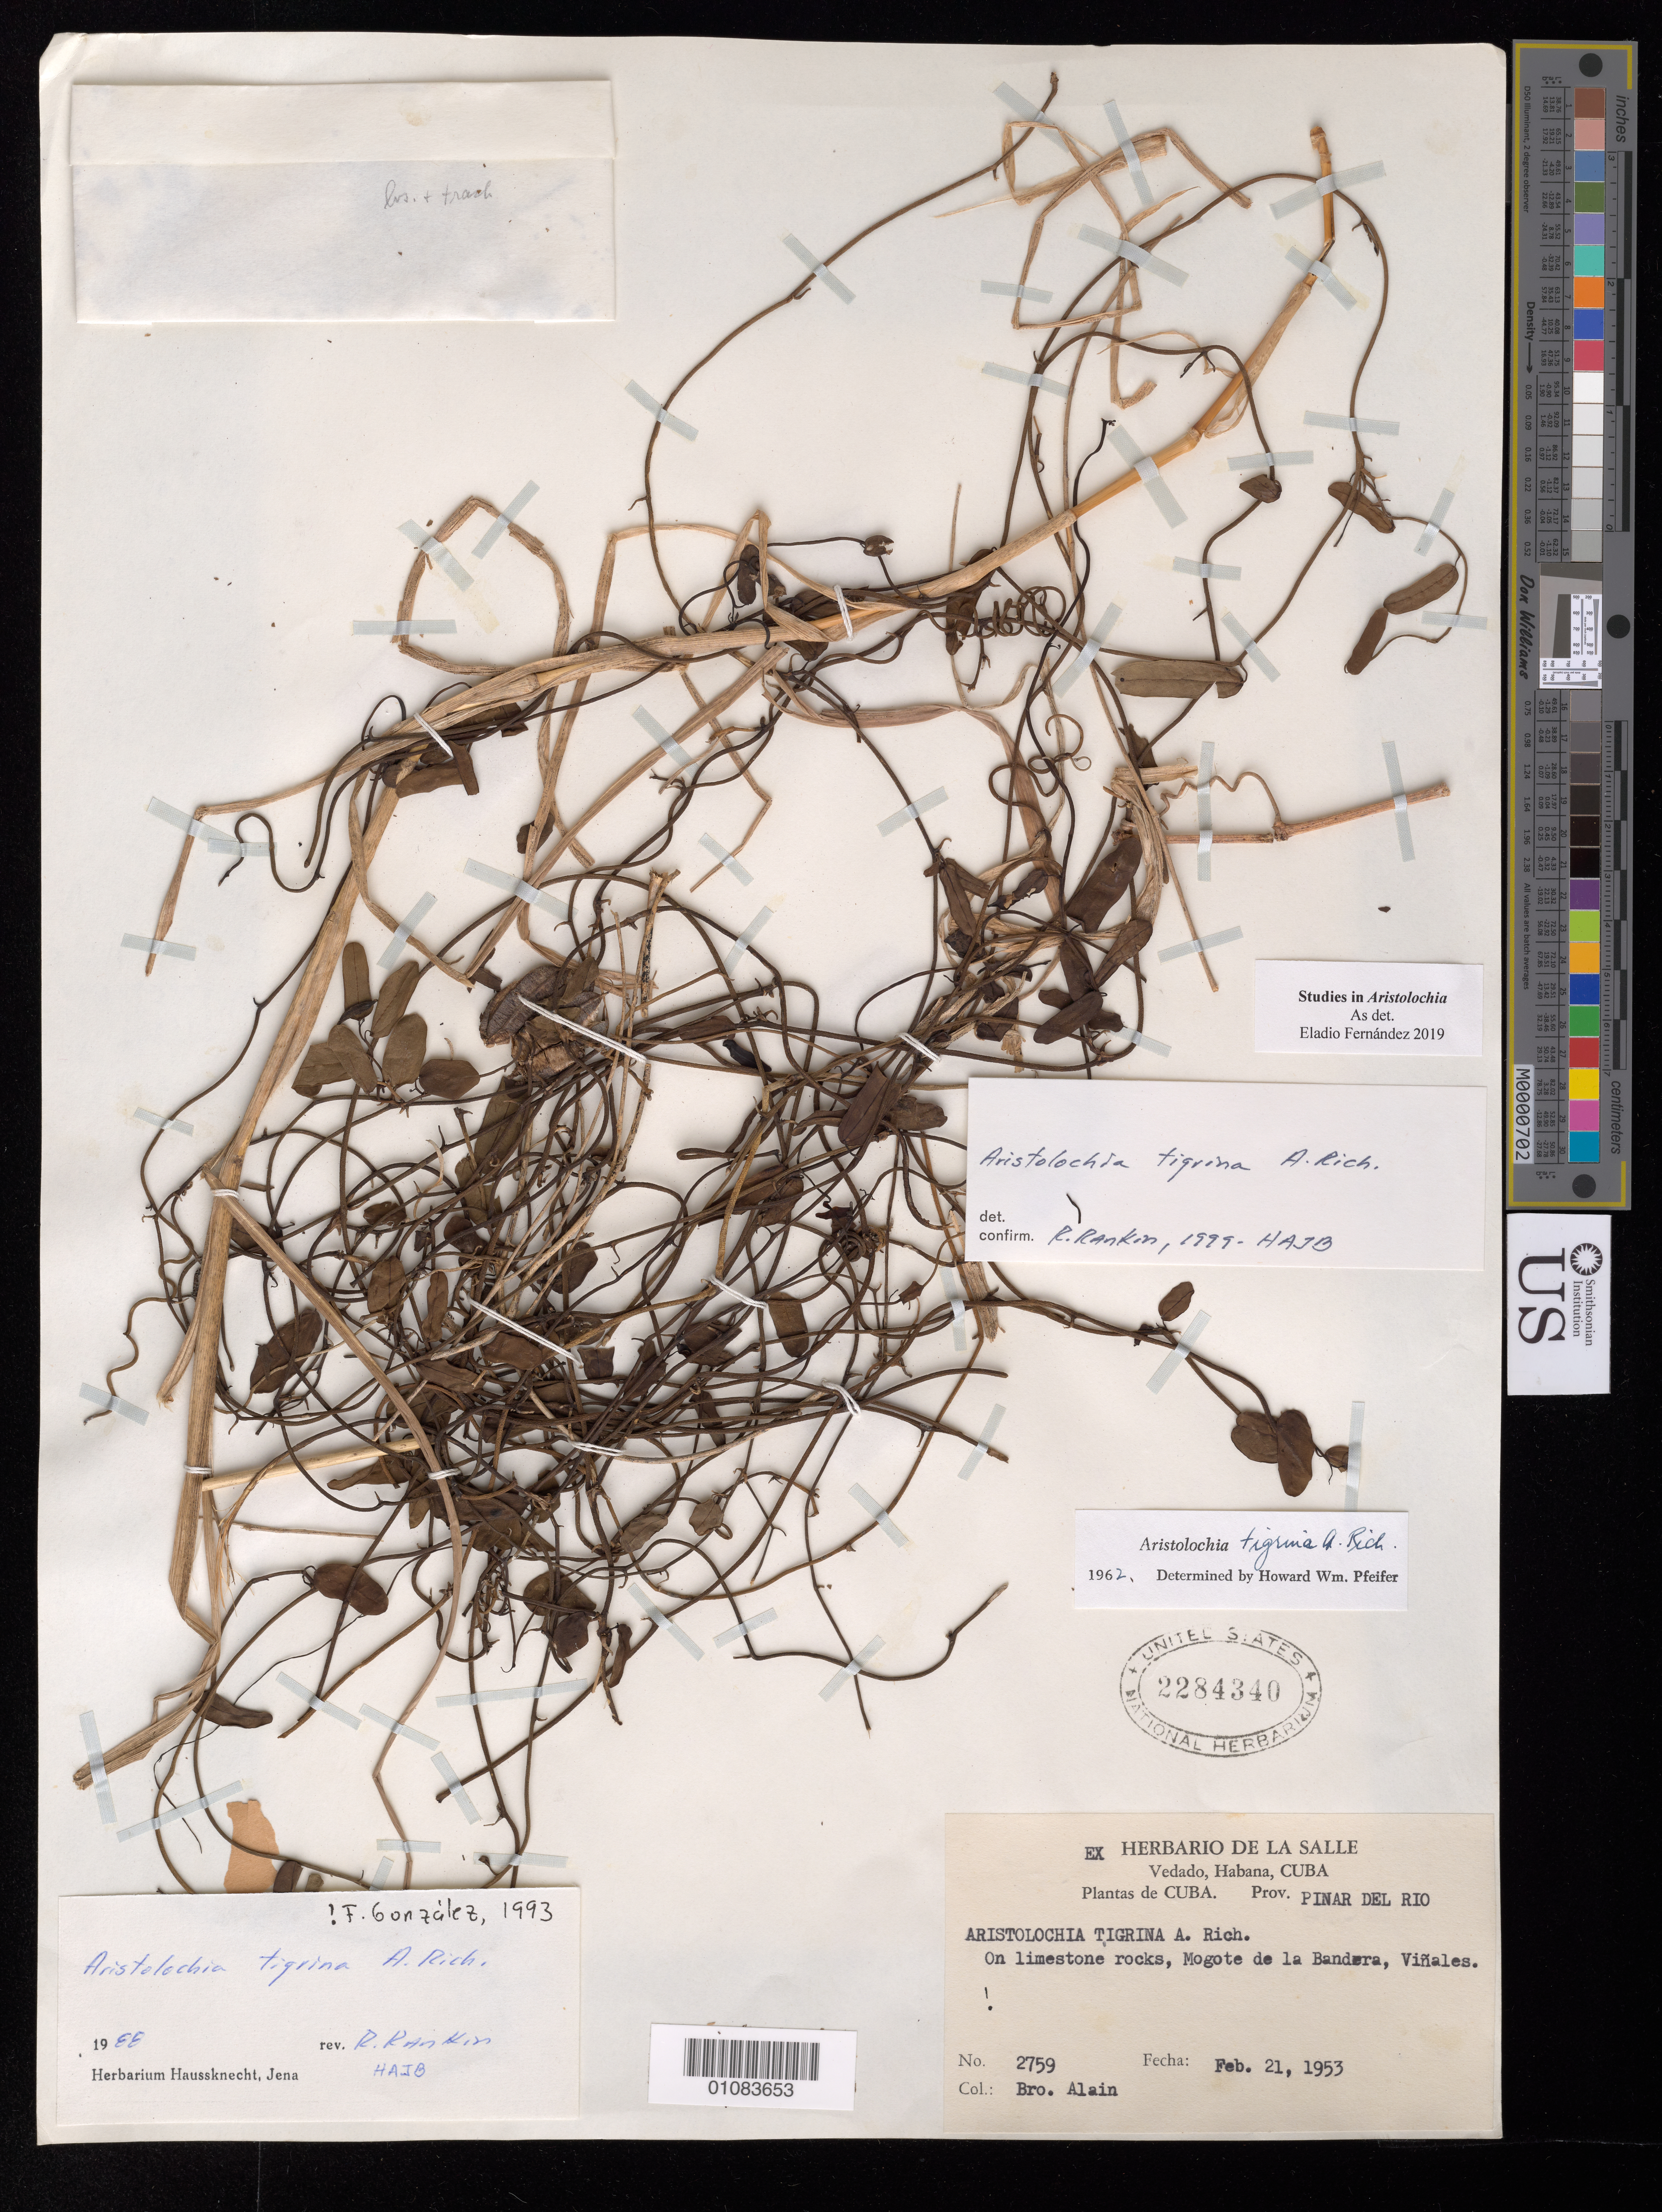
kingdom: Plantae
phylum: Tracheophyta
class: Magnoliopsida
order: Piperales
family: Aristolochiaceae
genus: Aristolochia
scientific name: Aristolochia tigrina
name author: A. Rich.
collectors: A. H. Liogier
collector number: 1889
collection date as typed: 21 Feb 1953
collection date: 1953-02-21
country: Cuba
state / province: La Habana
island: Cuba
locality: on limestone rocks: Mogote de la Bandear, Vinales Pinar del Rio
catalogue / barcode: US 2284340